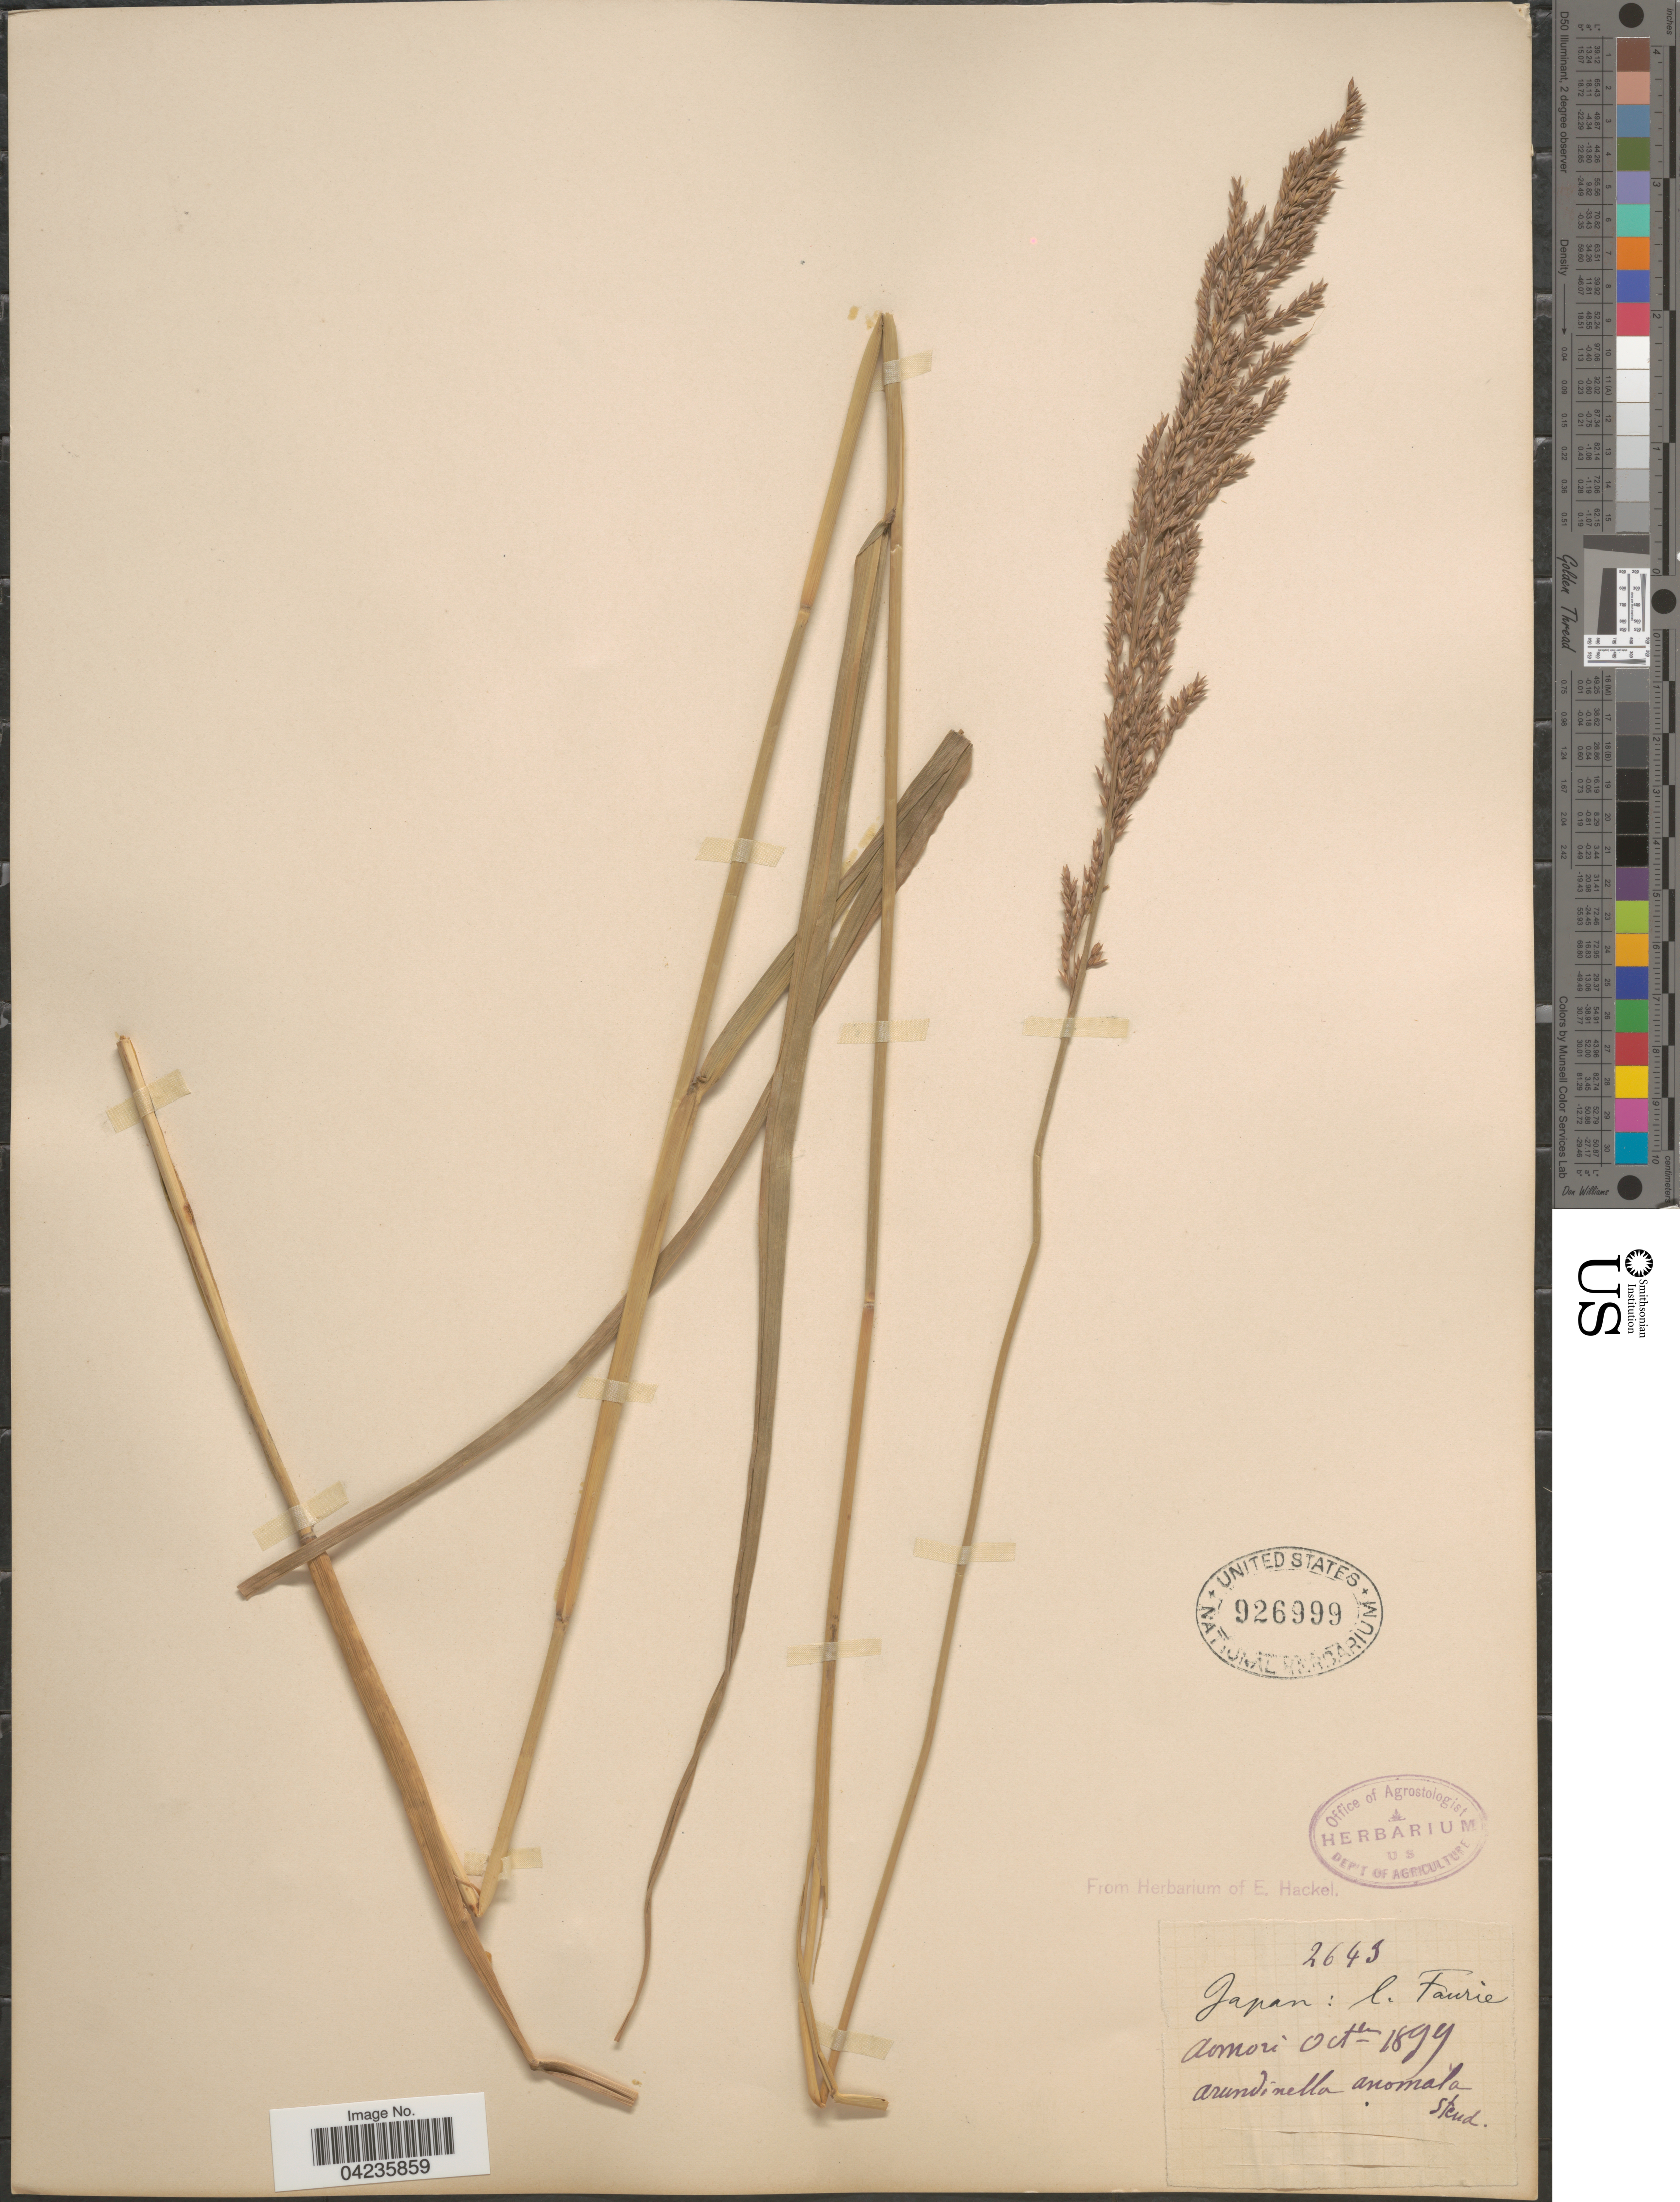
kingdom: Plantae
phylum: Tracheophyta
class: Liliopsida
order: Poales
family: Poaceae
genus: Arundinella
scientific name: Arundinella hirta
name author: (Thunb.) Tanaka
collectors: -. Faurie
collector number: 2643*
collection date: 1899-10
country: Japan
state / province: Aomori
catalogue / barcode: US 926999